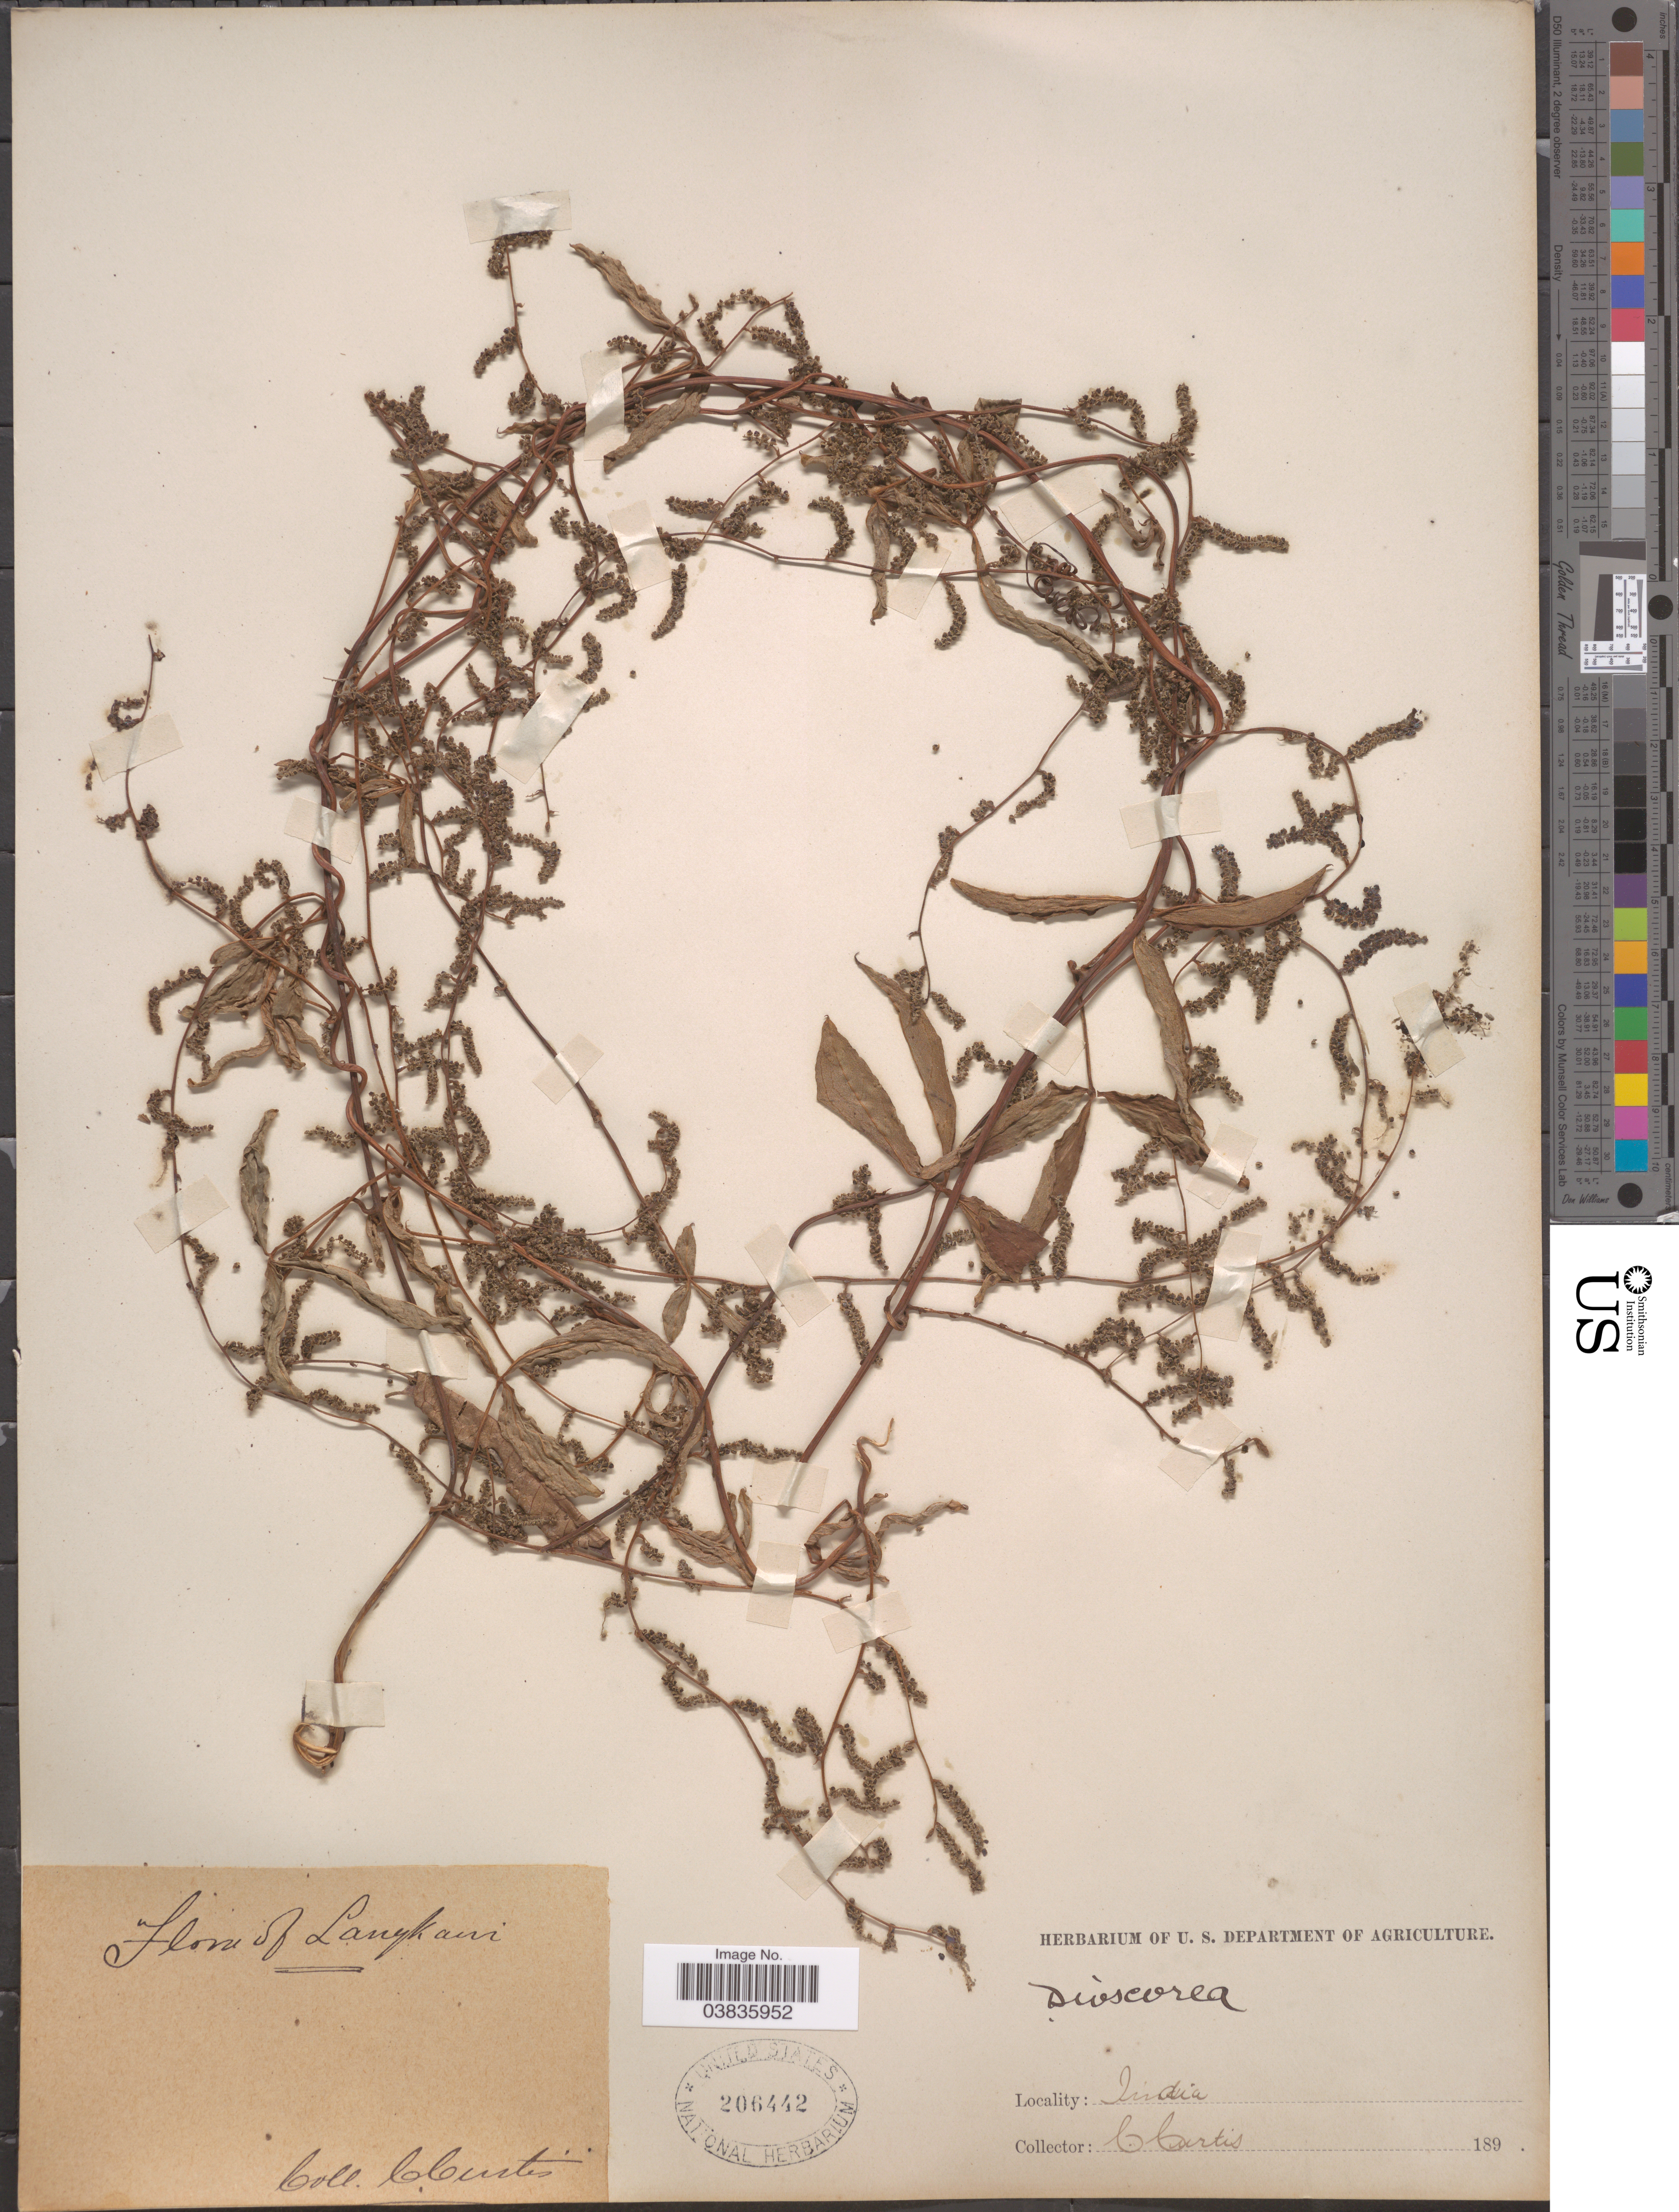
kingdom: Plantae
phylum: Tracheophyta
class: Liliopsida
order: Dioscoreales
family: Dioscoreaceae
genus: Dioscorea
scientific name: Dioscorea pentaphylla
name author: L.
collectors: C. Curtis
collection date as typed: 189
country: Malaysia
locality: Langkawi.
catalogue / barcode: US 206442